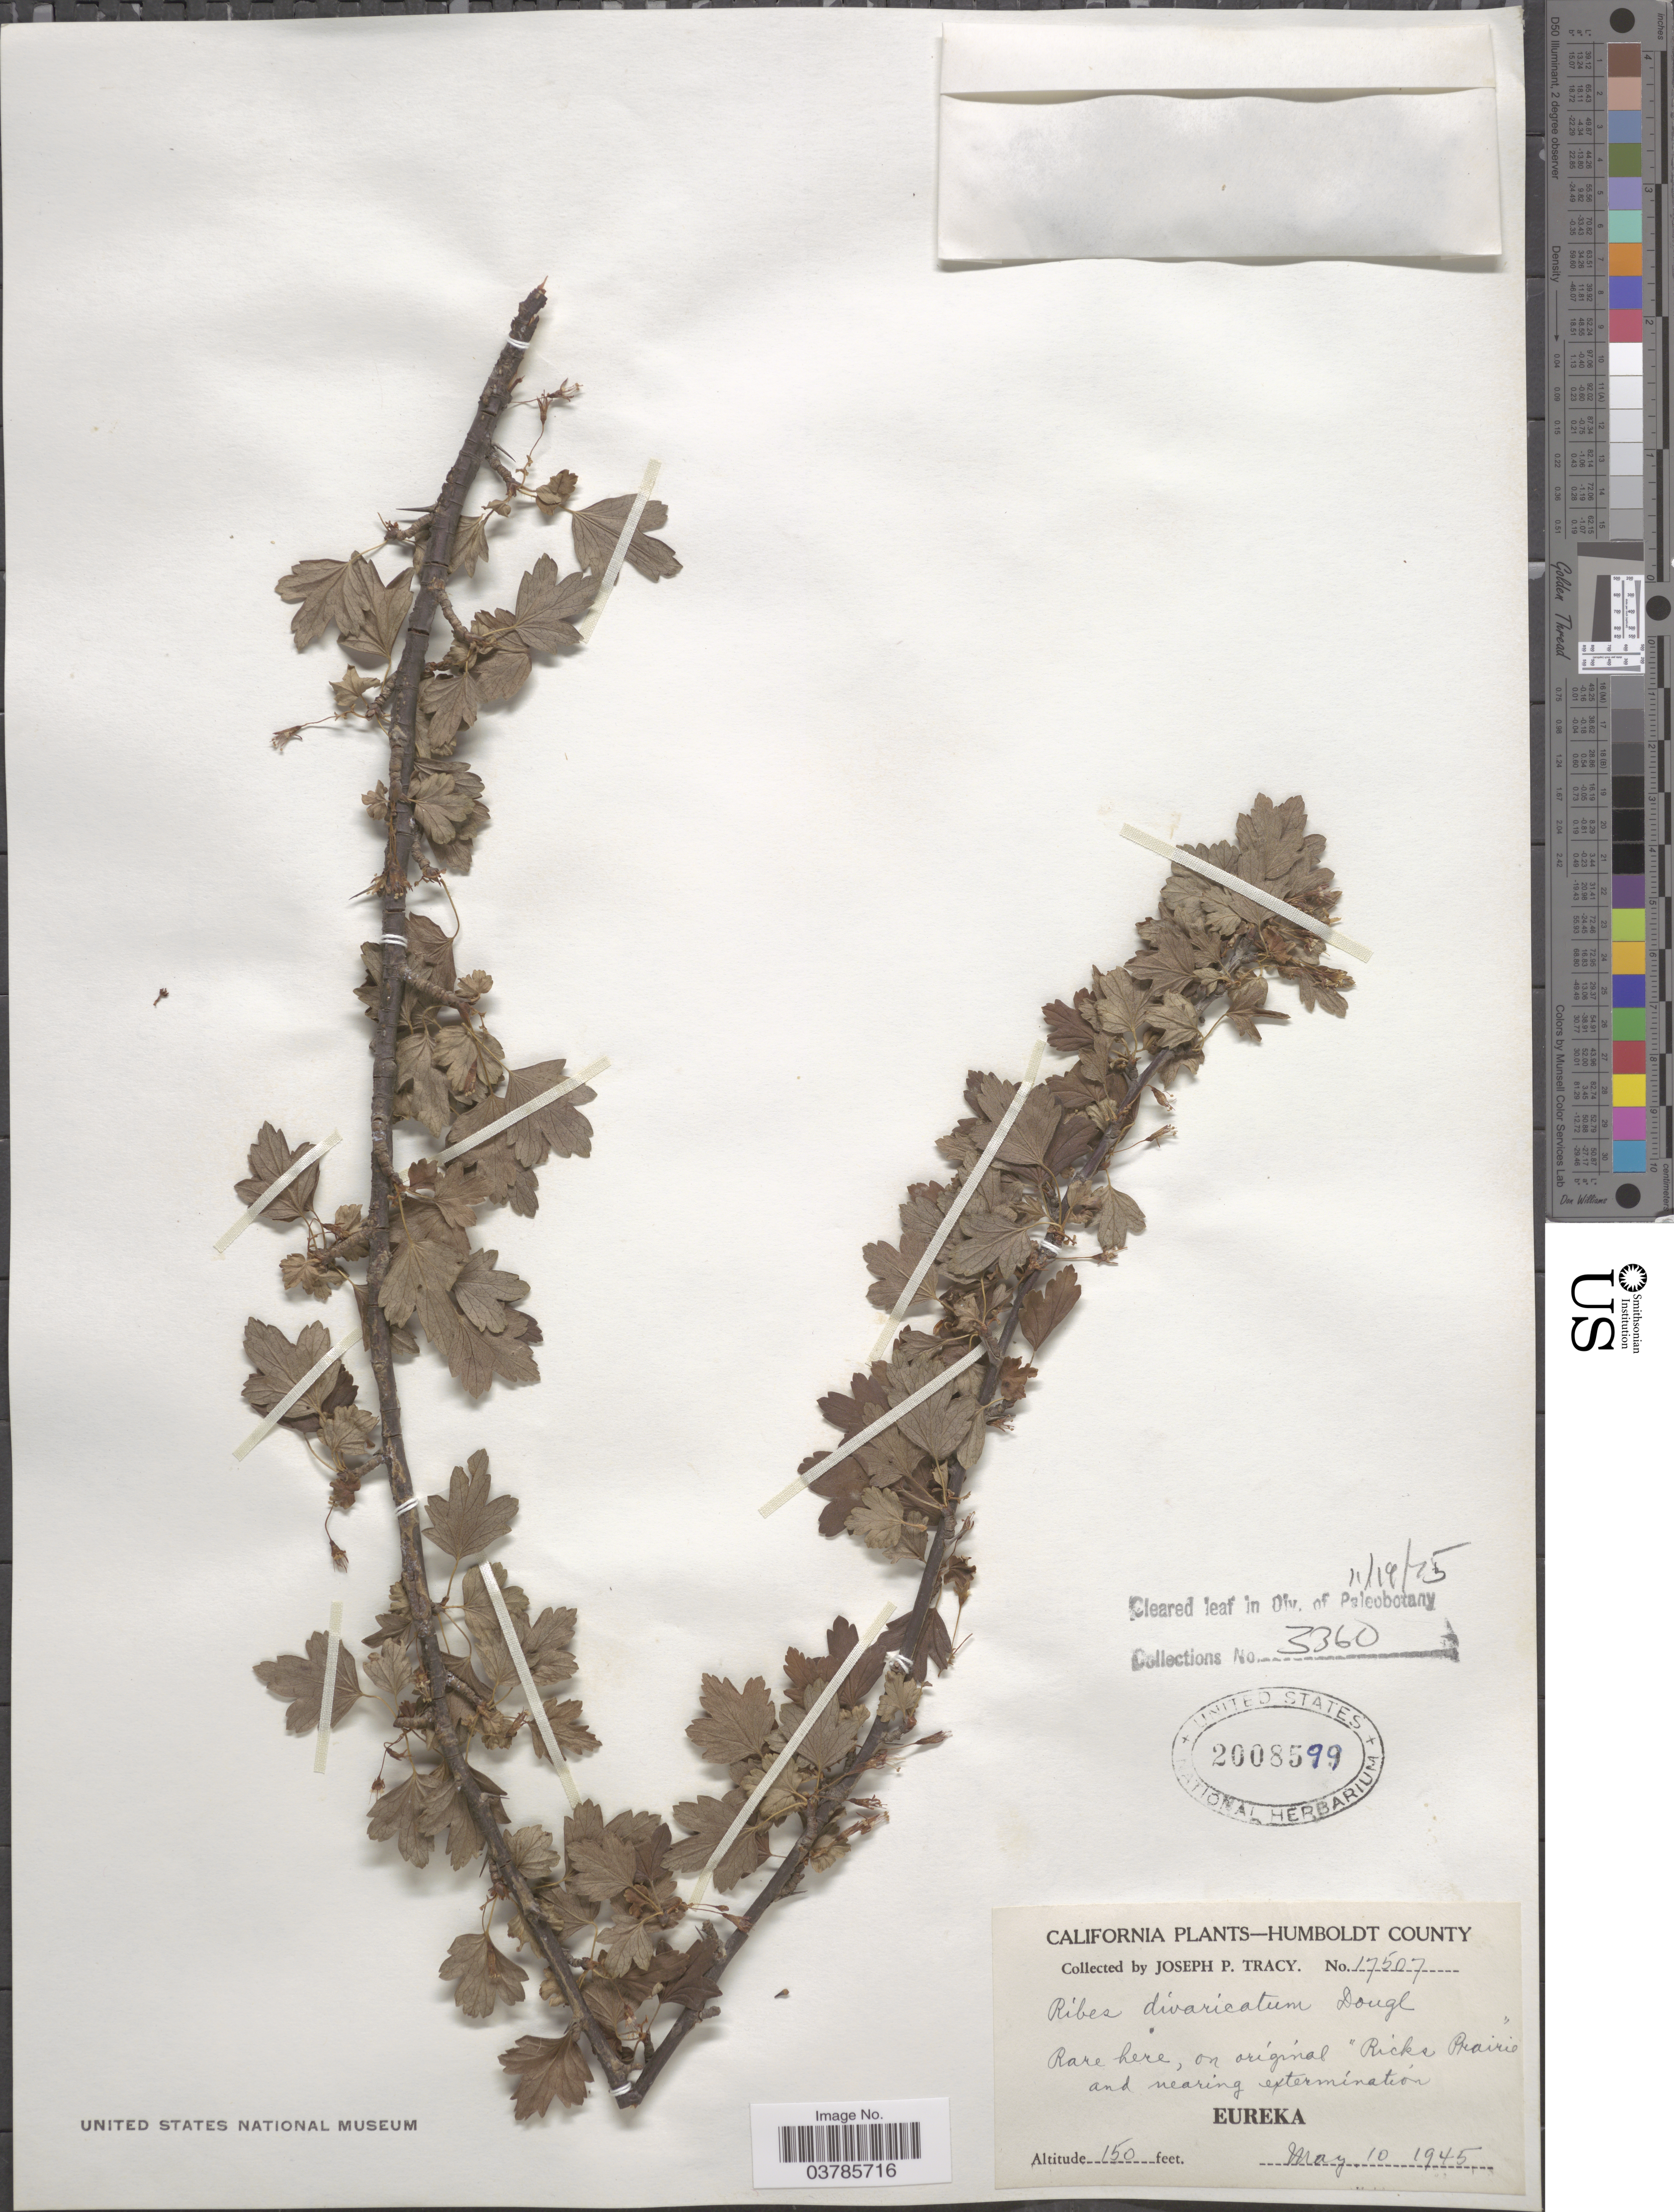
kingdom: Plantae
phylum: Tracheophyta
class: Magnoliopsida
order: Saxifragales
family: Grossulariaceae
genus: Ribes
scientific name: Ribes divaricatum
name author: Douglas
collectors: J. Tracy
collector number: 17507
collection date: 1945-05-10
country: United States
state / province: California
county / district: Humboldt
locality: Humboldt County. Rare here, on original "Ricks Prairie" and nearing extermination. Eureka.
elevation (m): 46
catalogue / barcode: US 2008599